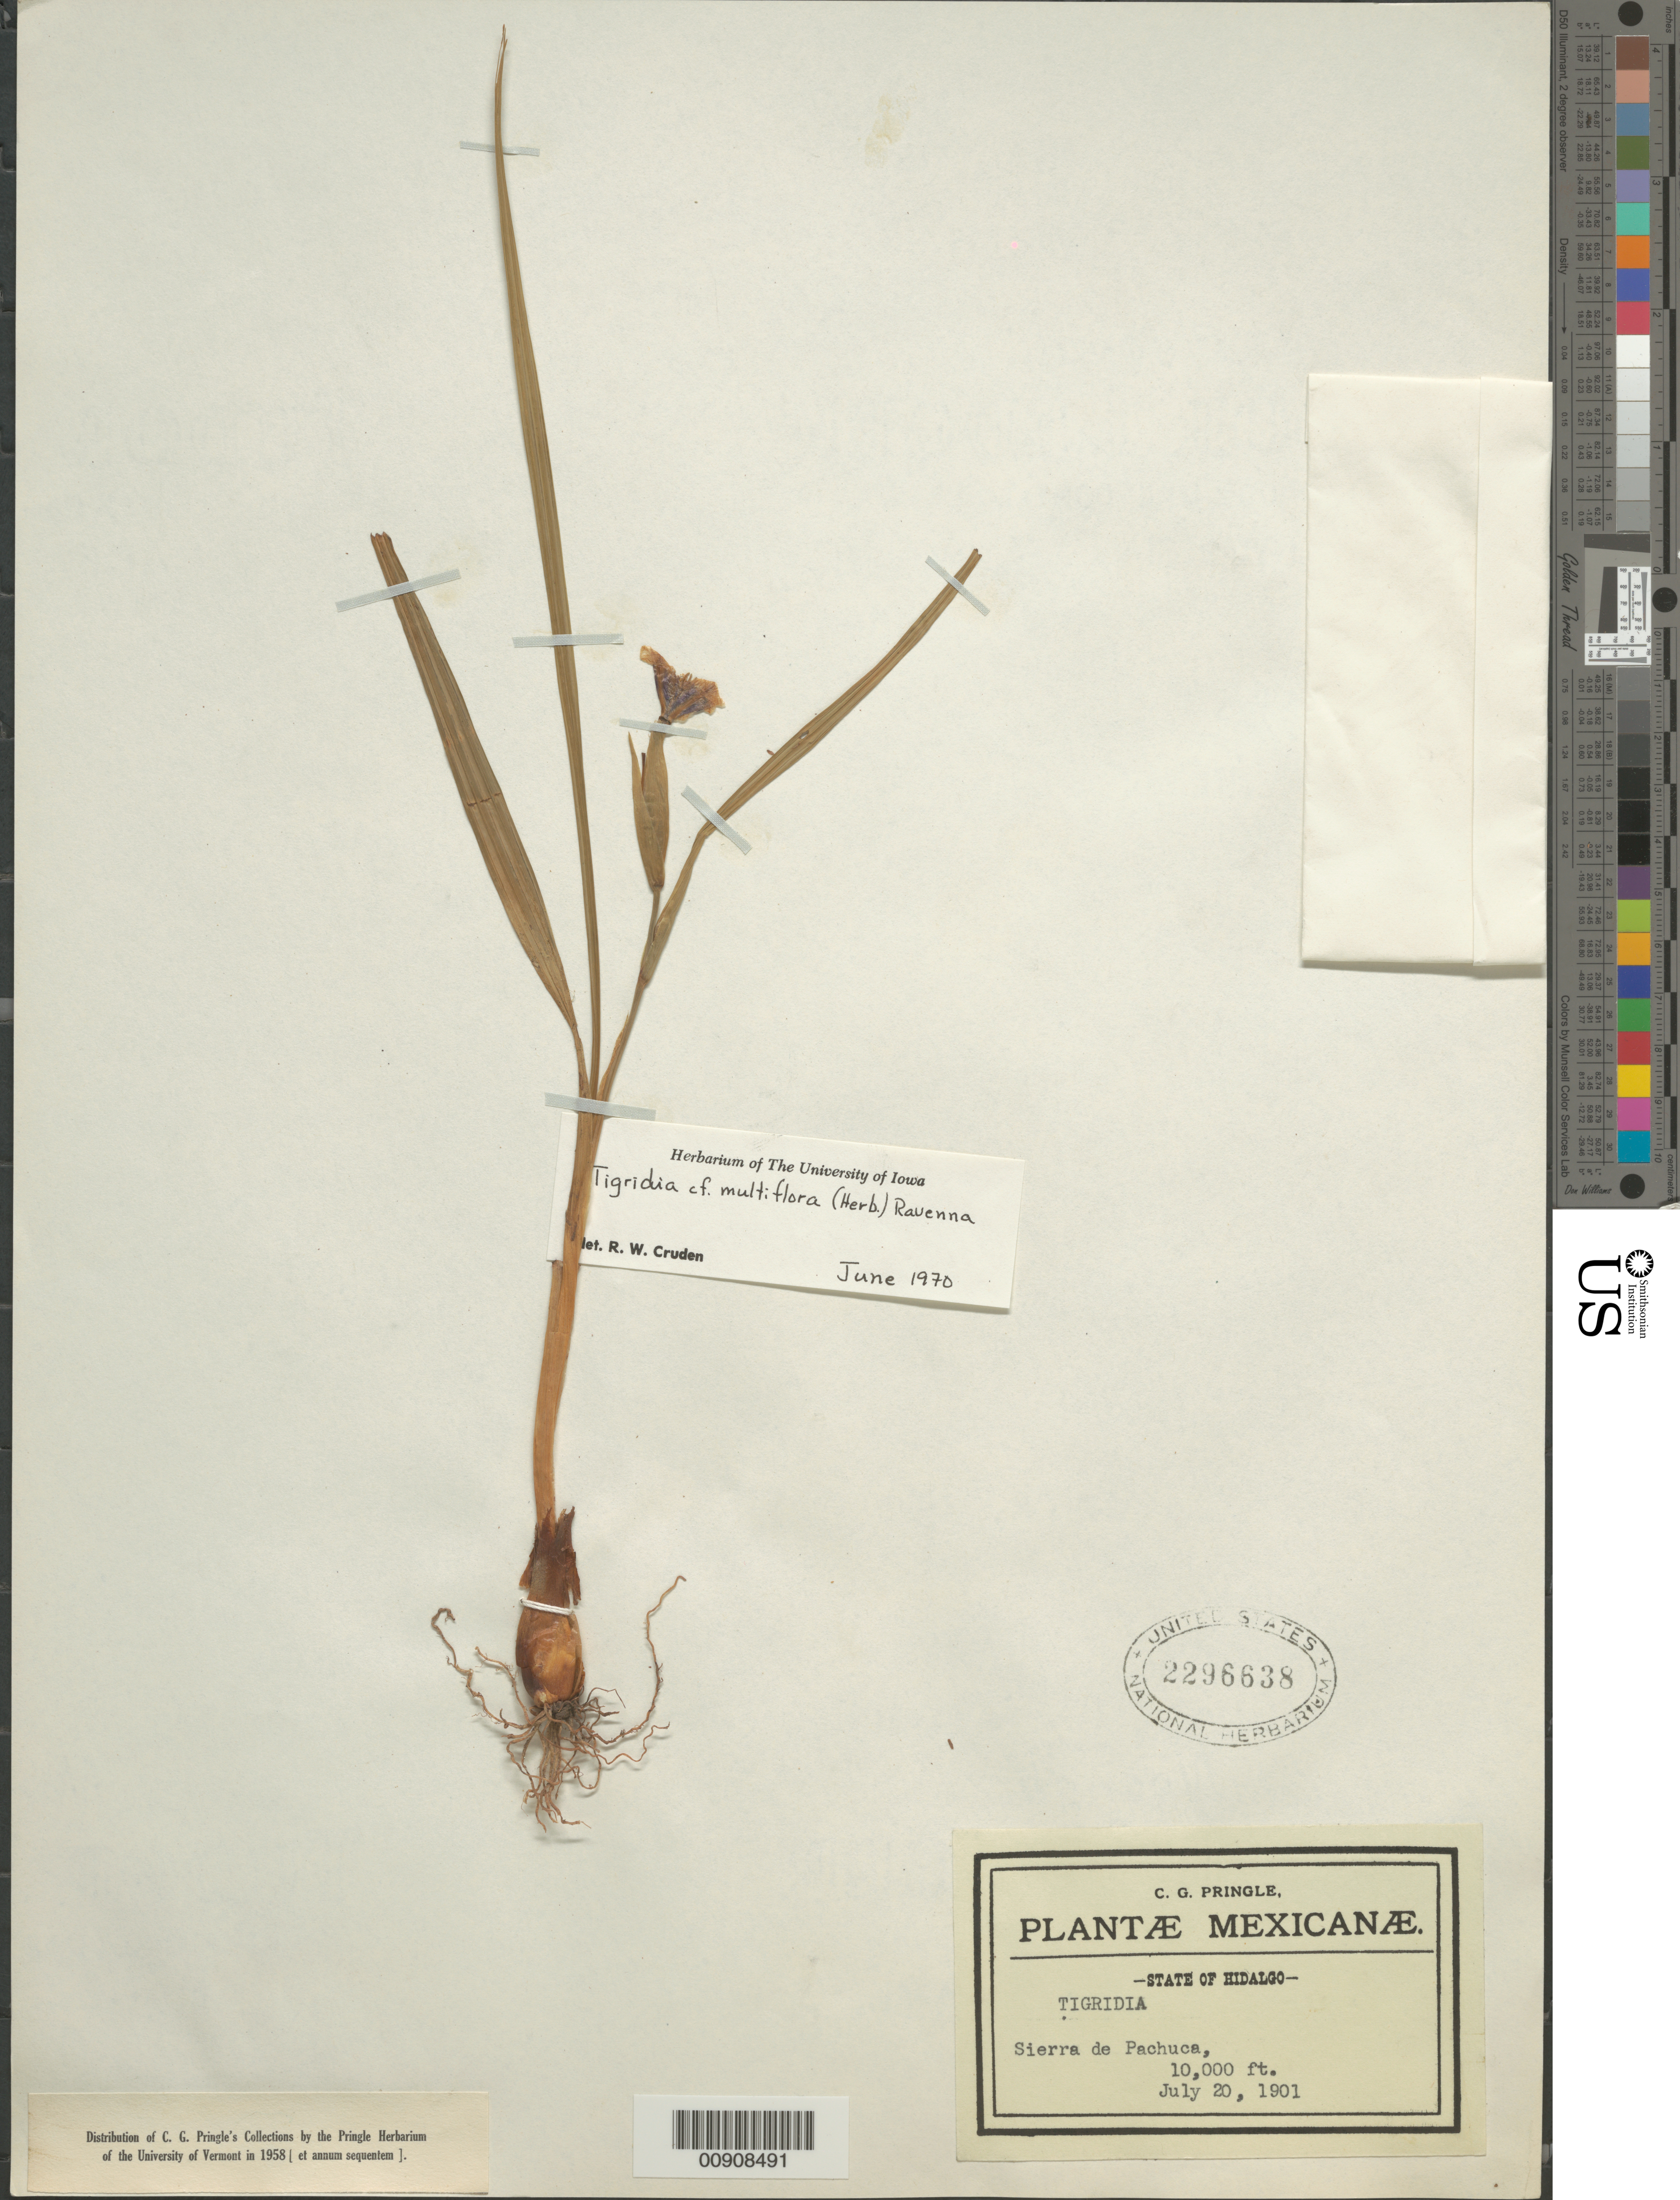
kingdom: Plantae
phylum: Tracheophyta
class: Liliopsida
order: Asparagales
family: Iridaceae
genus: Tigridia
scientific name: Tigridia multiflora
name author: (Baker) Ravenna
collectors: C. G. Pringle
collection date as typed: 20 Jul 1901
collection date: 1901-07-20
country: Mexico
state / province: Hidalgo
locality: Sierra de Pachuca, State of Hidalgo.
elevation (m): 3048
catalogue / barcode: US 2296638